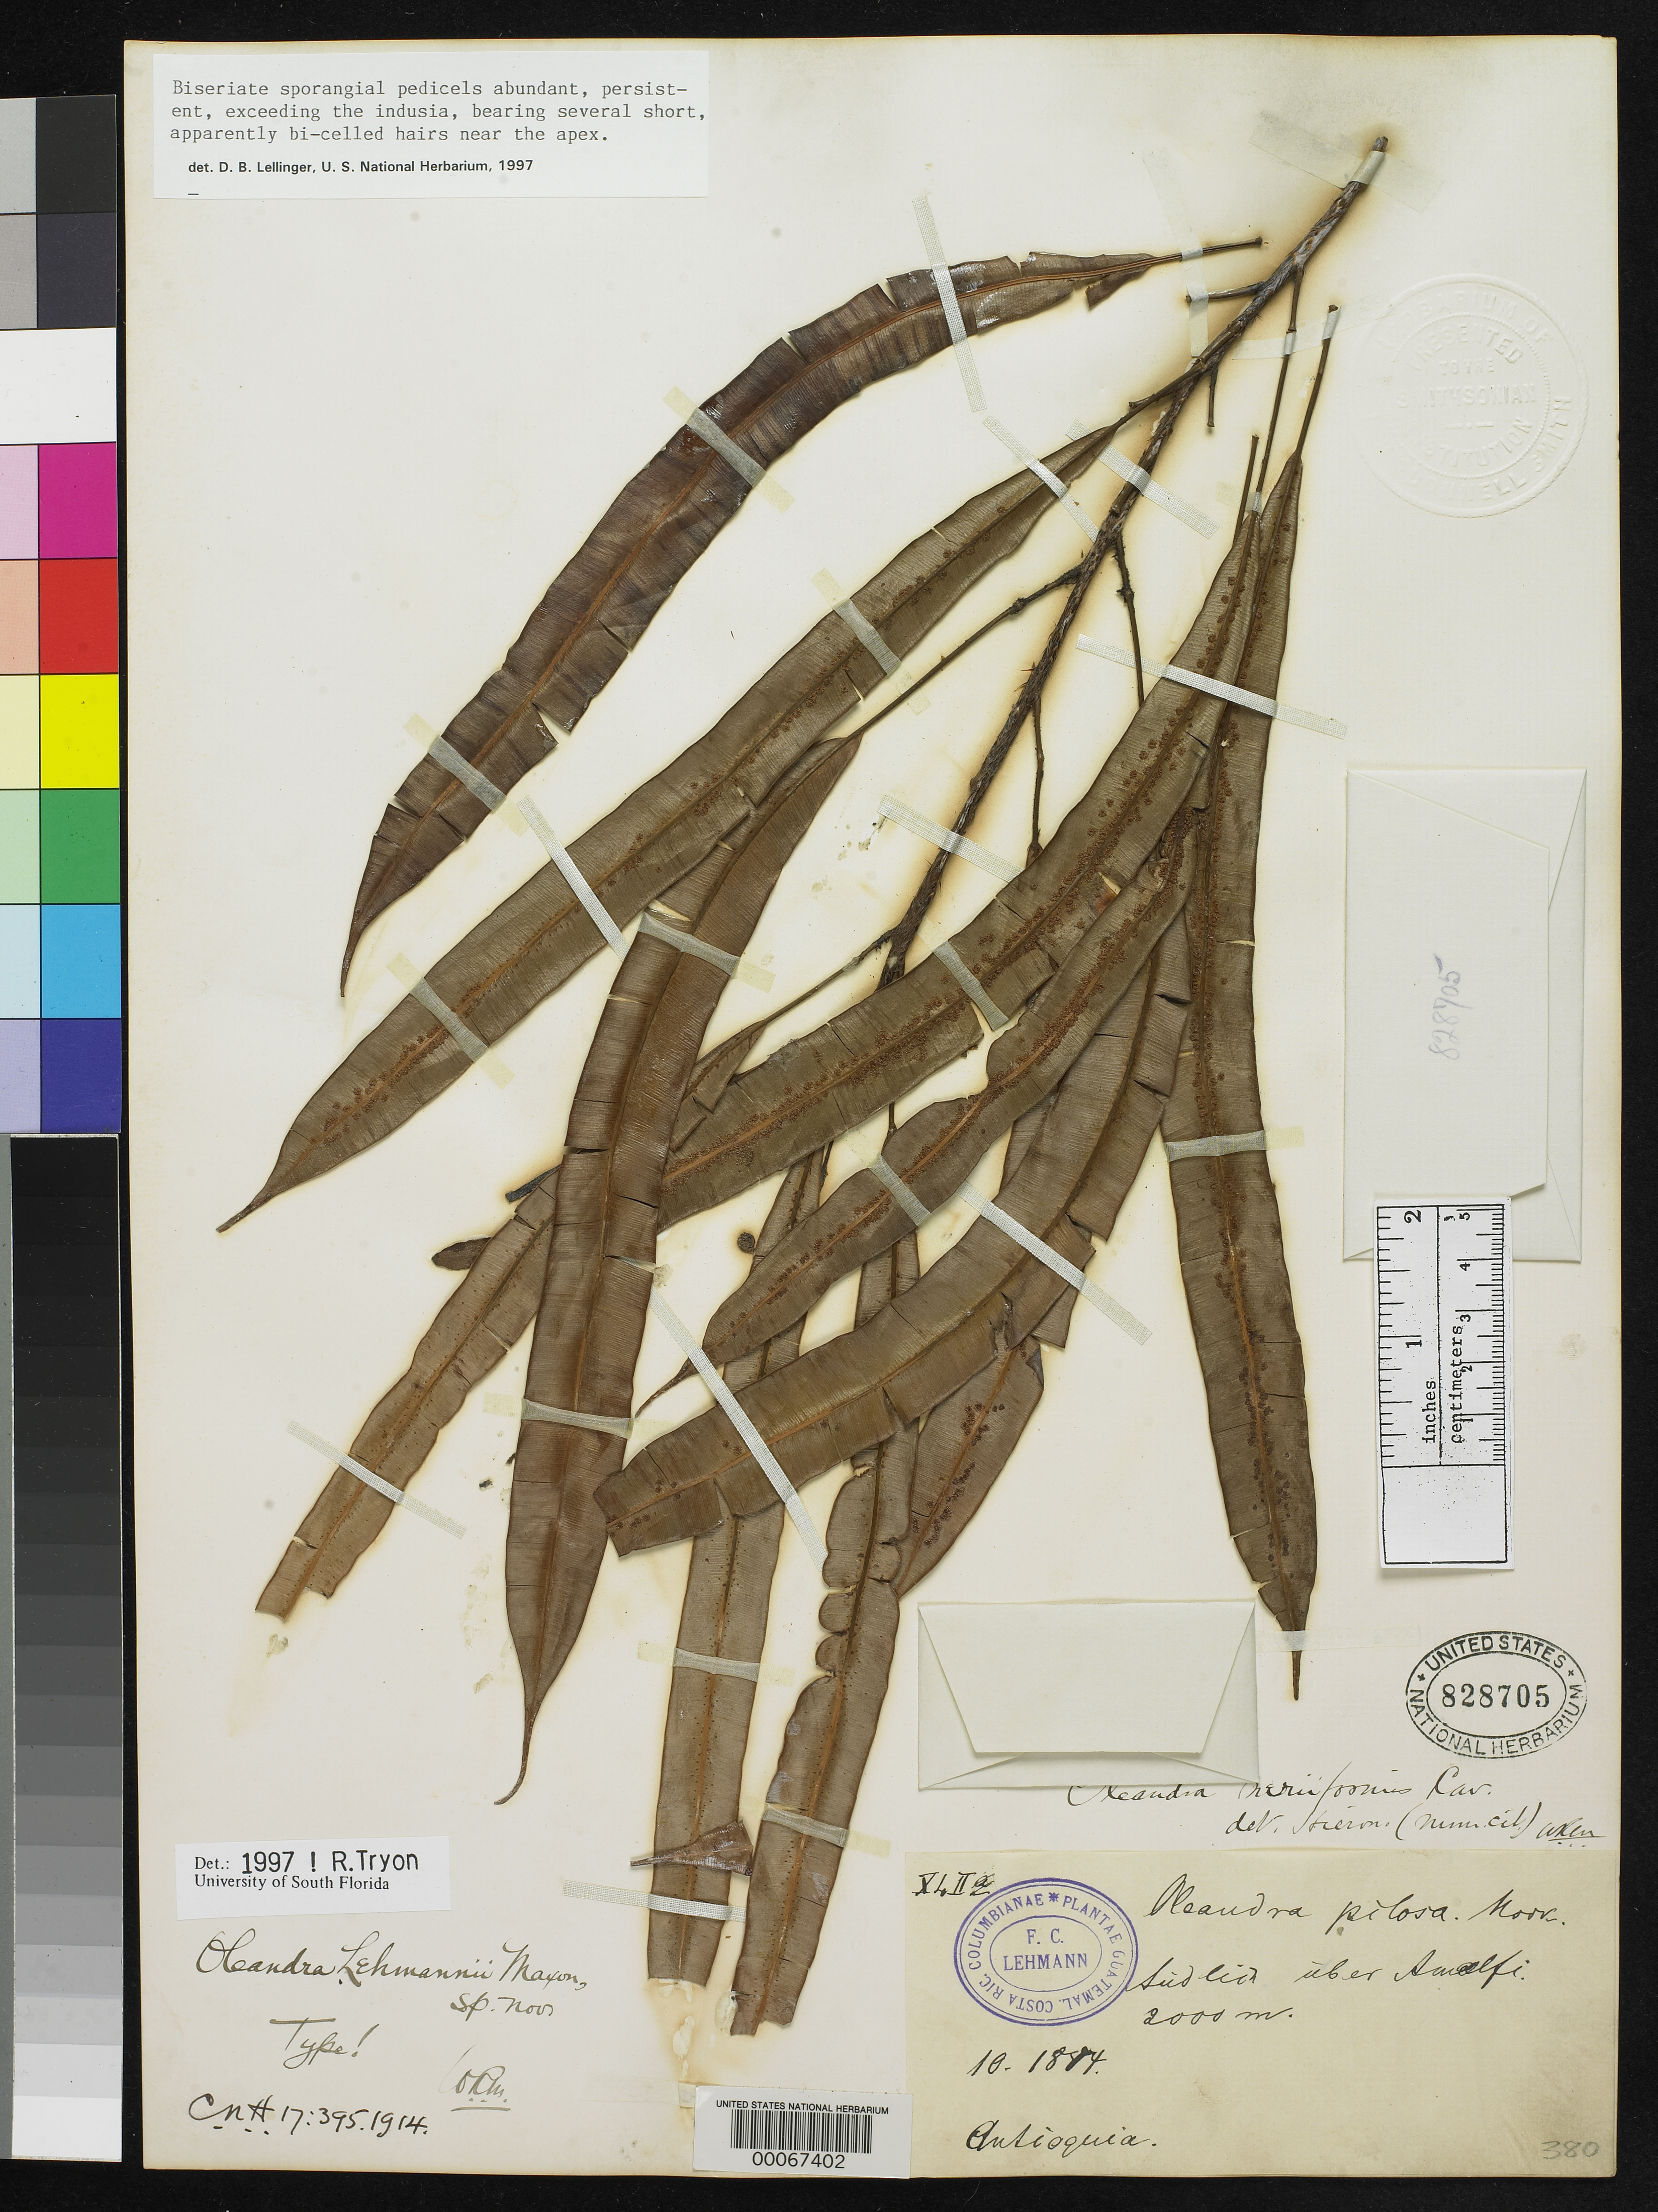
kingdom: Plantae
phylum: Tracheophyta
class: Polypodiopsida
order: Polypodiales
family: Oleandraceae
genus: Oleandra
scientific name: Oleandra lehmannii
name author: Maxon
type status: Holotype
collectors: F. C. Lehmann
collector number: X4ii2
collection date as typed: Oct 1884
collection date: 1884-10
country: Colombia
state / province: Antioquia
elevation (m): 2000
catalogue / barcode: US 828705